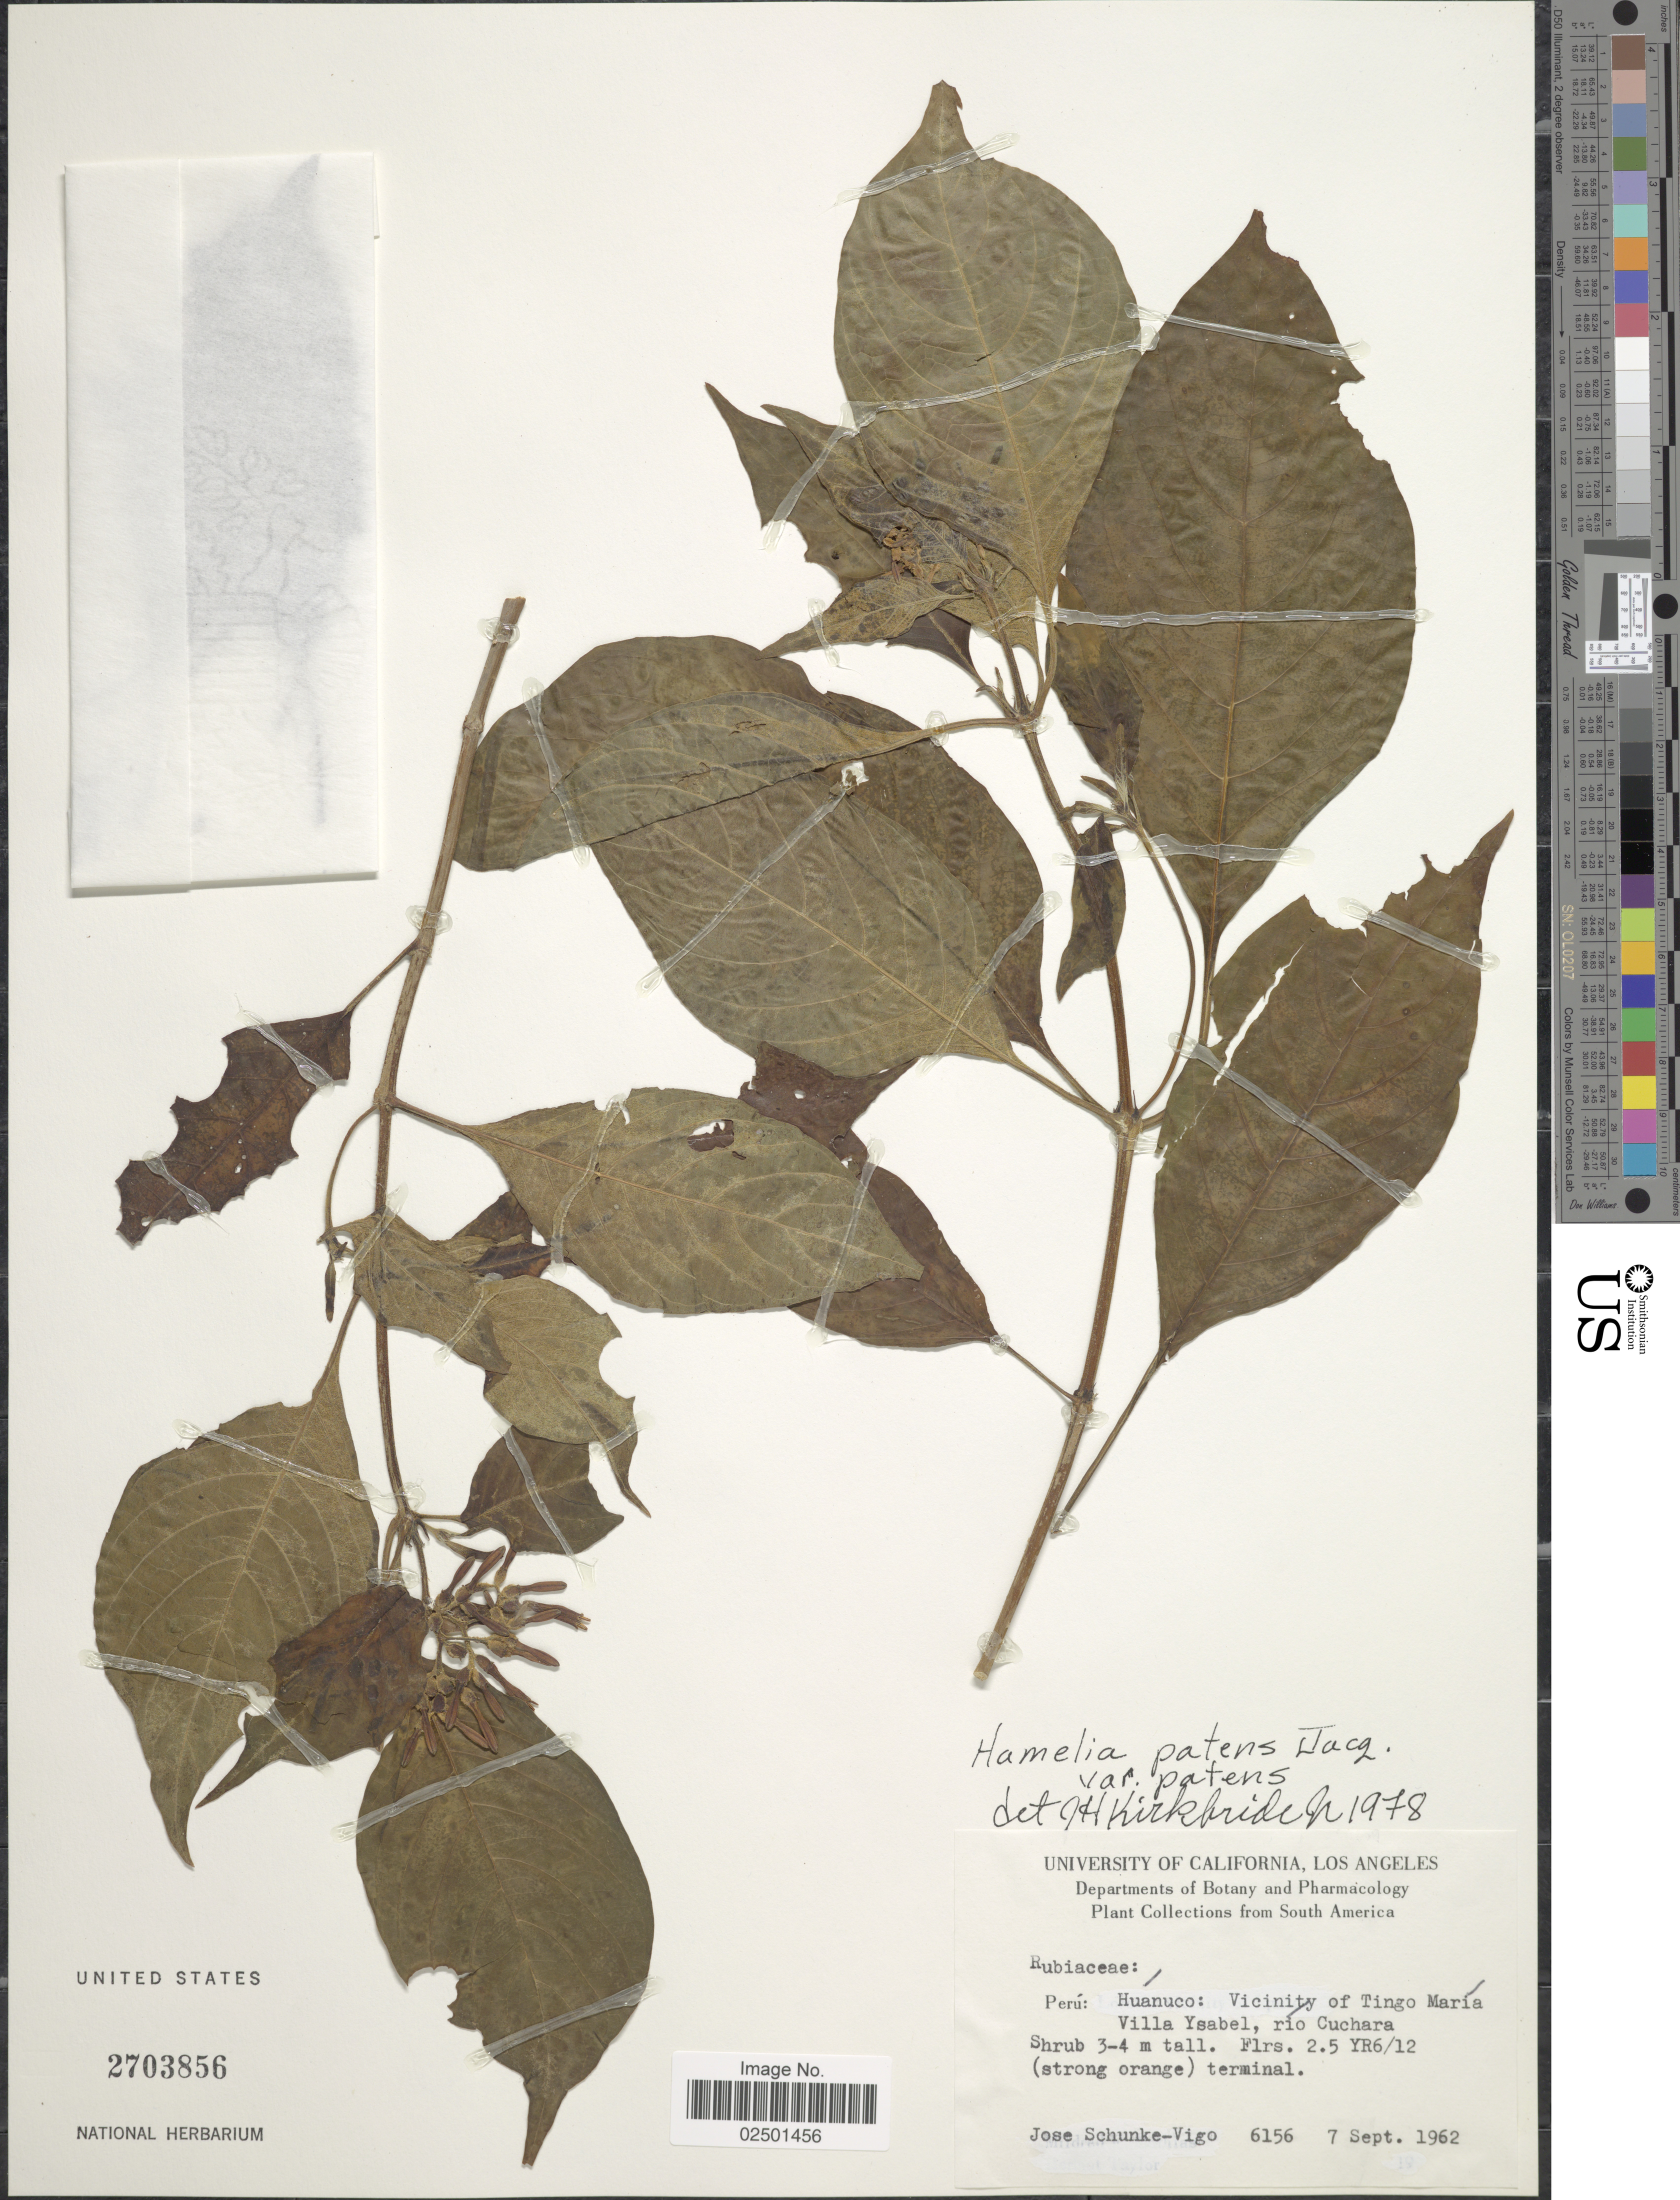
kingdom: Plantae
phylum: Tracheophyta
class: Magnoliopsida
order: Gentianales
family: Rubiaceae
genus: Hamelia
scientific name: Hamelia patens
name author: Jacq.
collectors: J. Schunke Vigo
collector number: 6156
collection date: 1962-09-07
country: Peru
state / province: Huánuco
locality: Vicinity of Tingo Maria Villa Ysabel, rio Cuchara.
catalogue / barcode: US 2703856